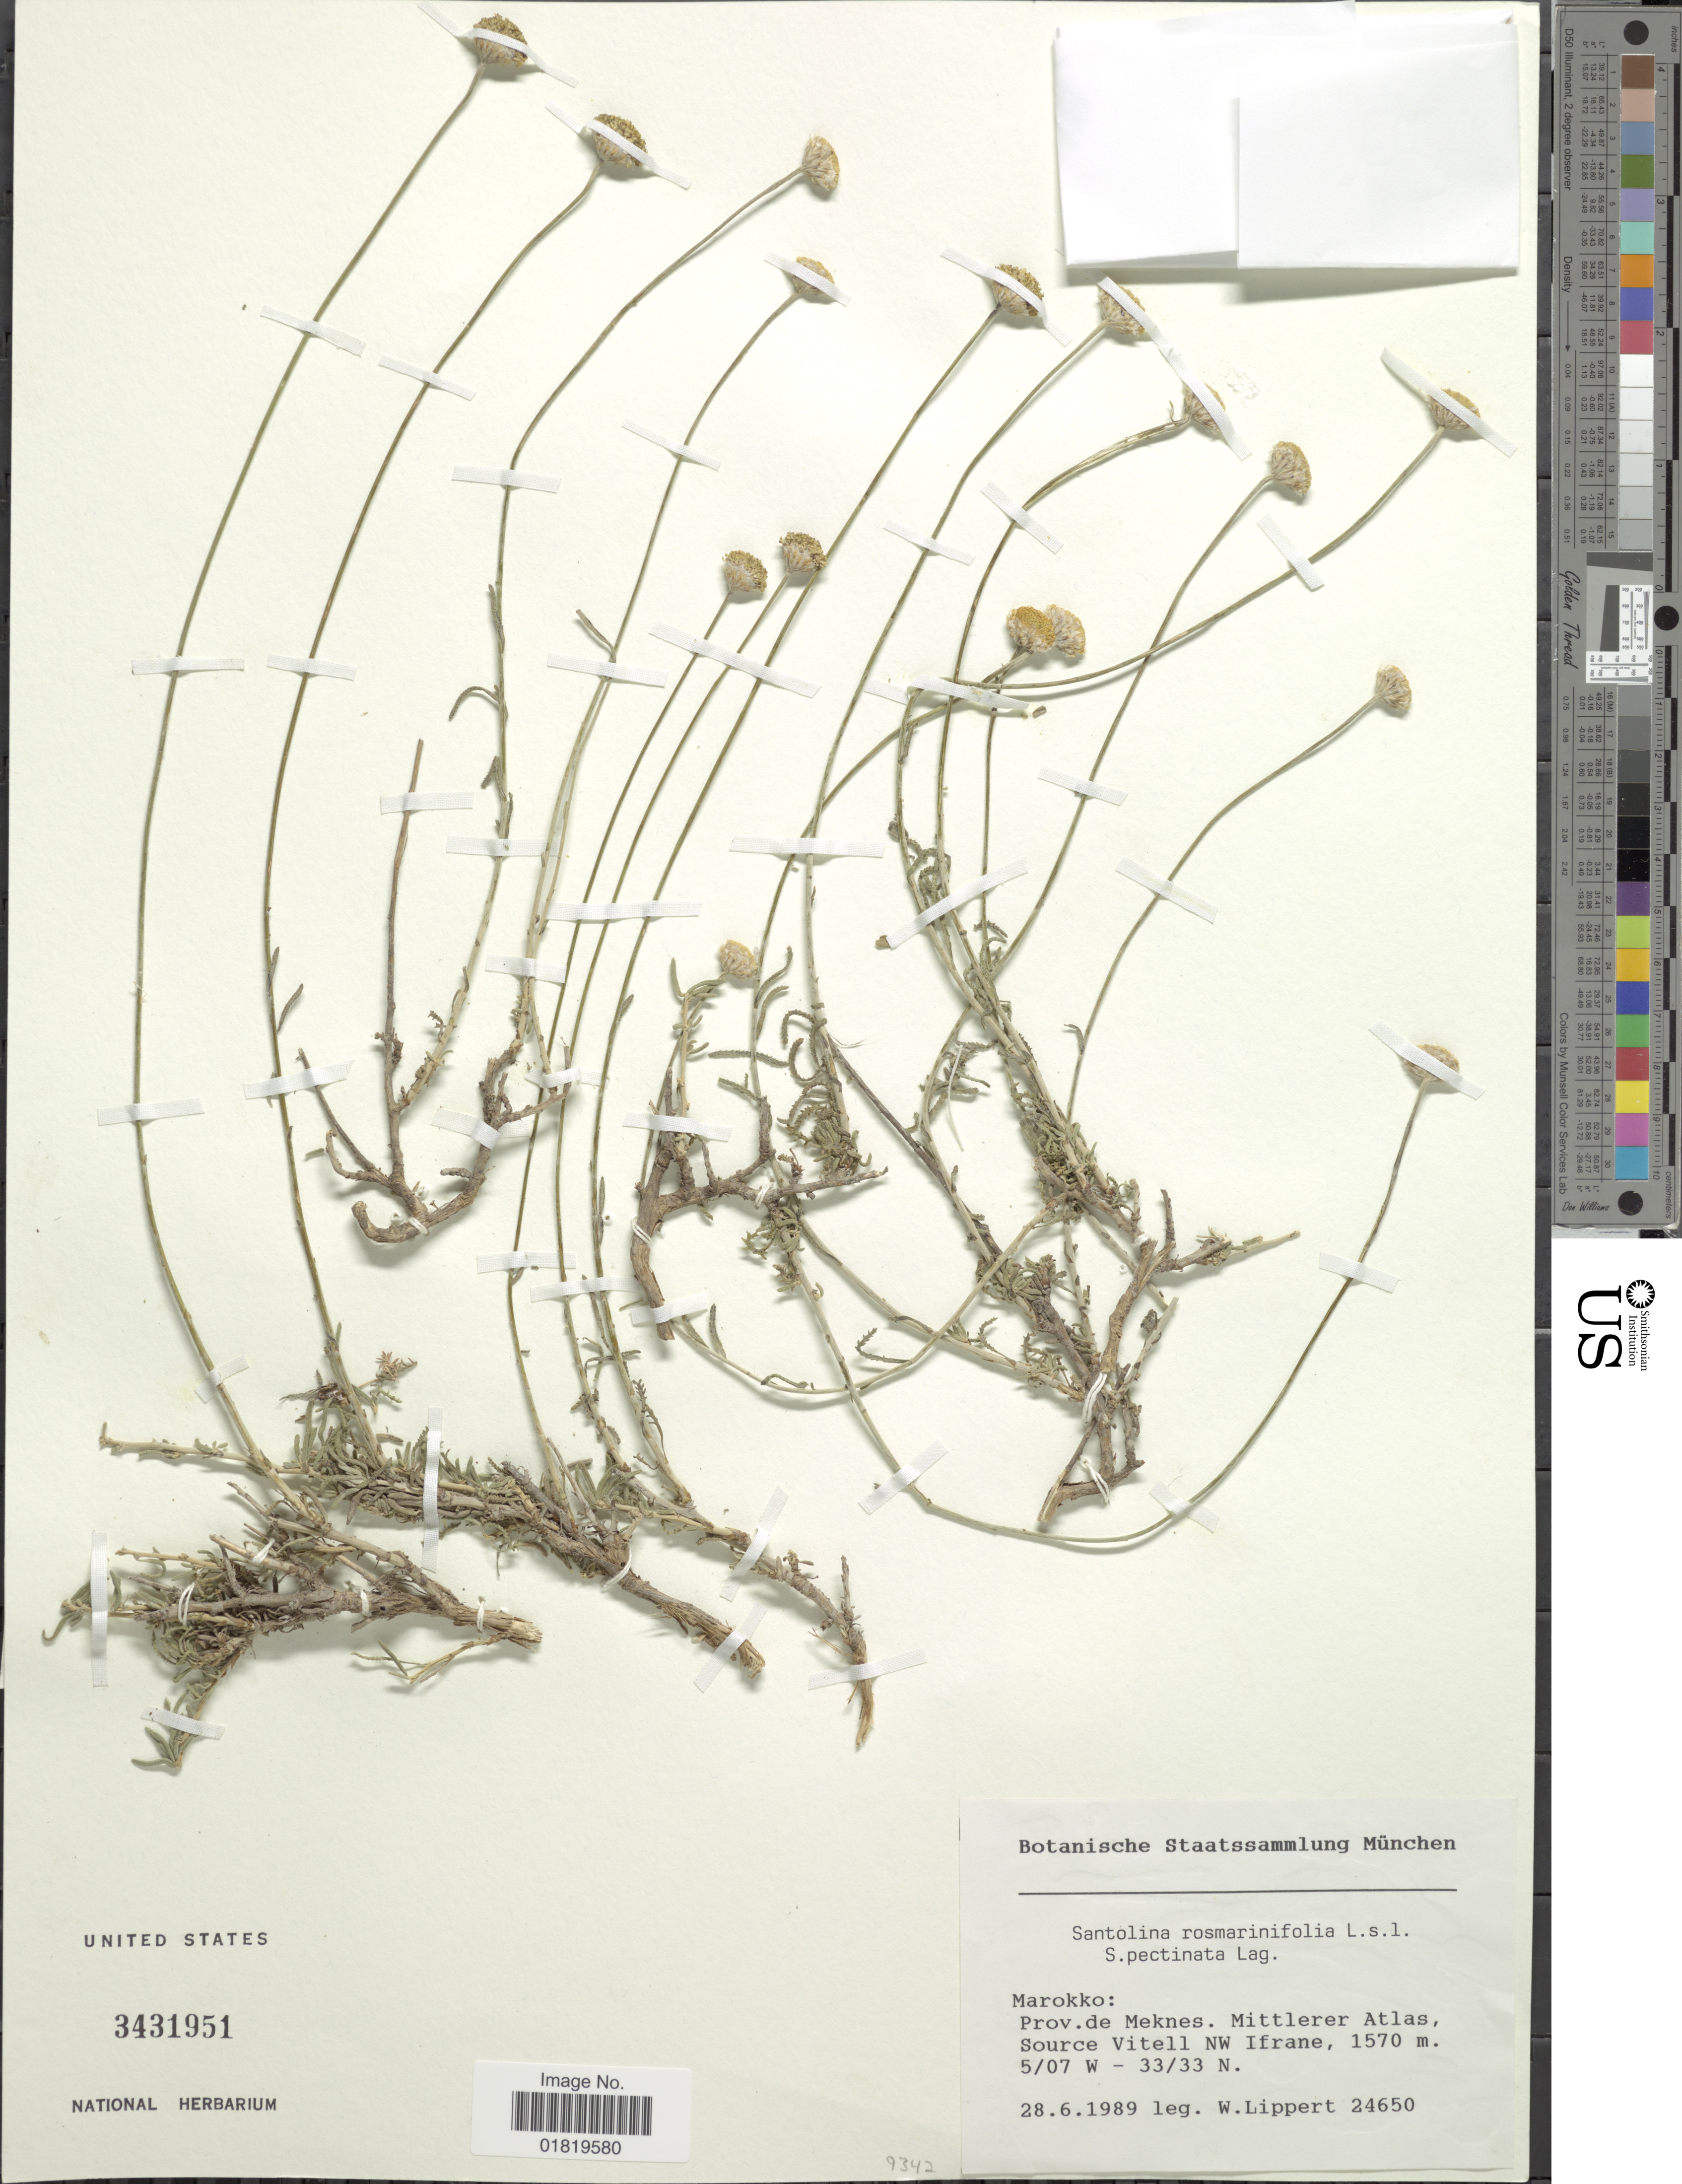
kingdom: Plantae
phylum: Tracheophyta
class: Magnoliopsida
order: Asterales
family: Asteraceae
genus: Santolina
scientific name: Santolina rosmarinifolia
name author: L.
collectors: W. Lippert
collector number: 24650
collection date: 1989-06-28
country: Morocco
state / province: Meknès-Tafilalet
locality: Prov. de Meknes, Mittlerer Atlas, Source Vitell NW Ifrane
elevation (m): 1570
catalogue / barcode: US 3431951